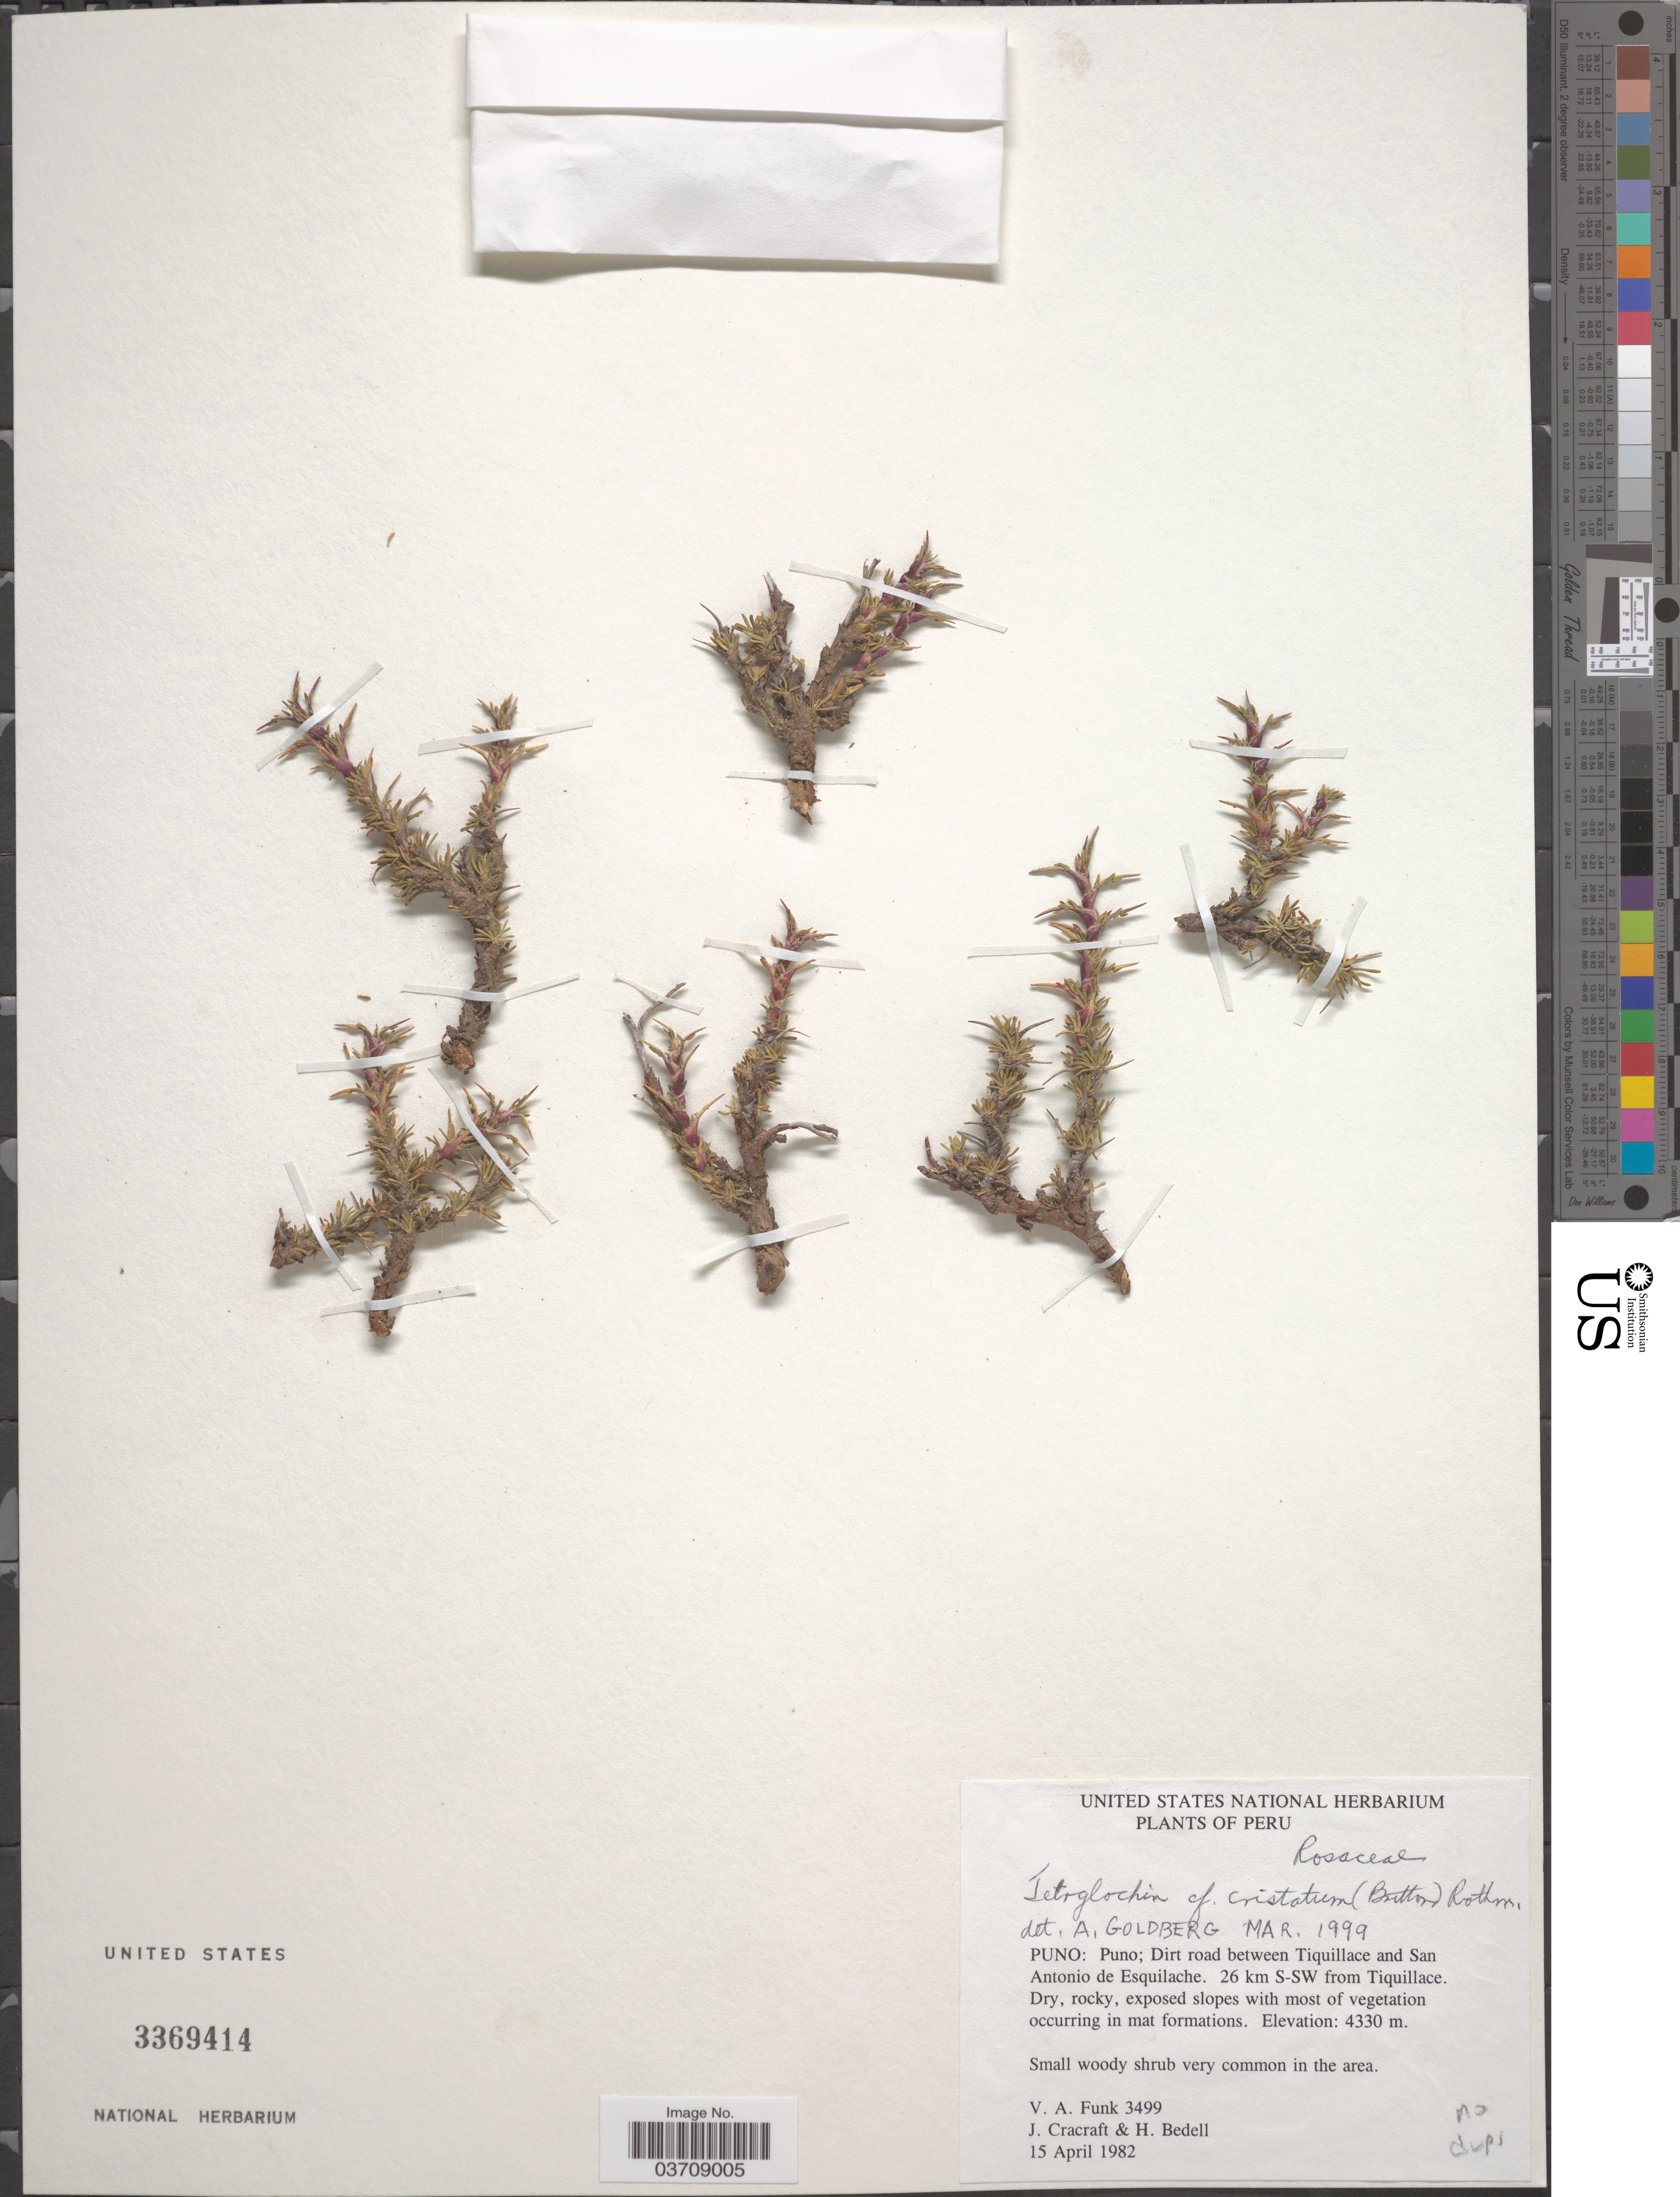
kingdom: Plantae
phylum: Tracheophyta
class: Magnoliopsida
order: Rosales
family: Rosaceae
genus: Tetraglochin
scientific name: Tetraglochin cristatum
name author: Rothm.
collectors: V. Funk, J. L. Cracraft & H. Bedell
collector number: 3499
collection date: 1982-04-15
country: Peru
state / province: Puno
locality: Puno; Dirt road between Tiquillace and San Antonio de Esquilache. 26 km S-SW from Tiquillace.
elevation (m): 4330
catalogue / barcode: US 3369414